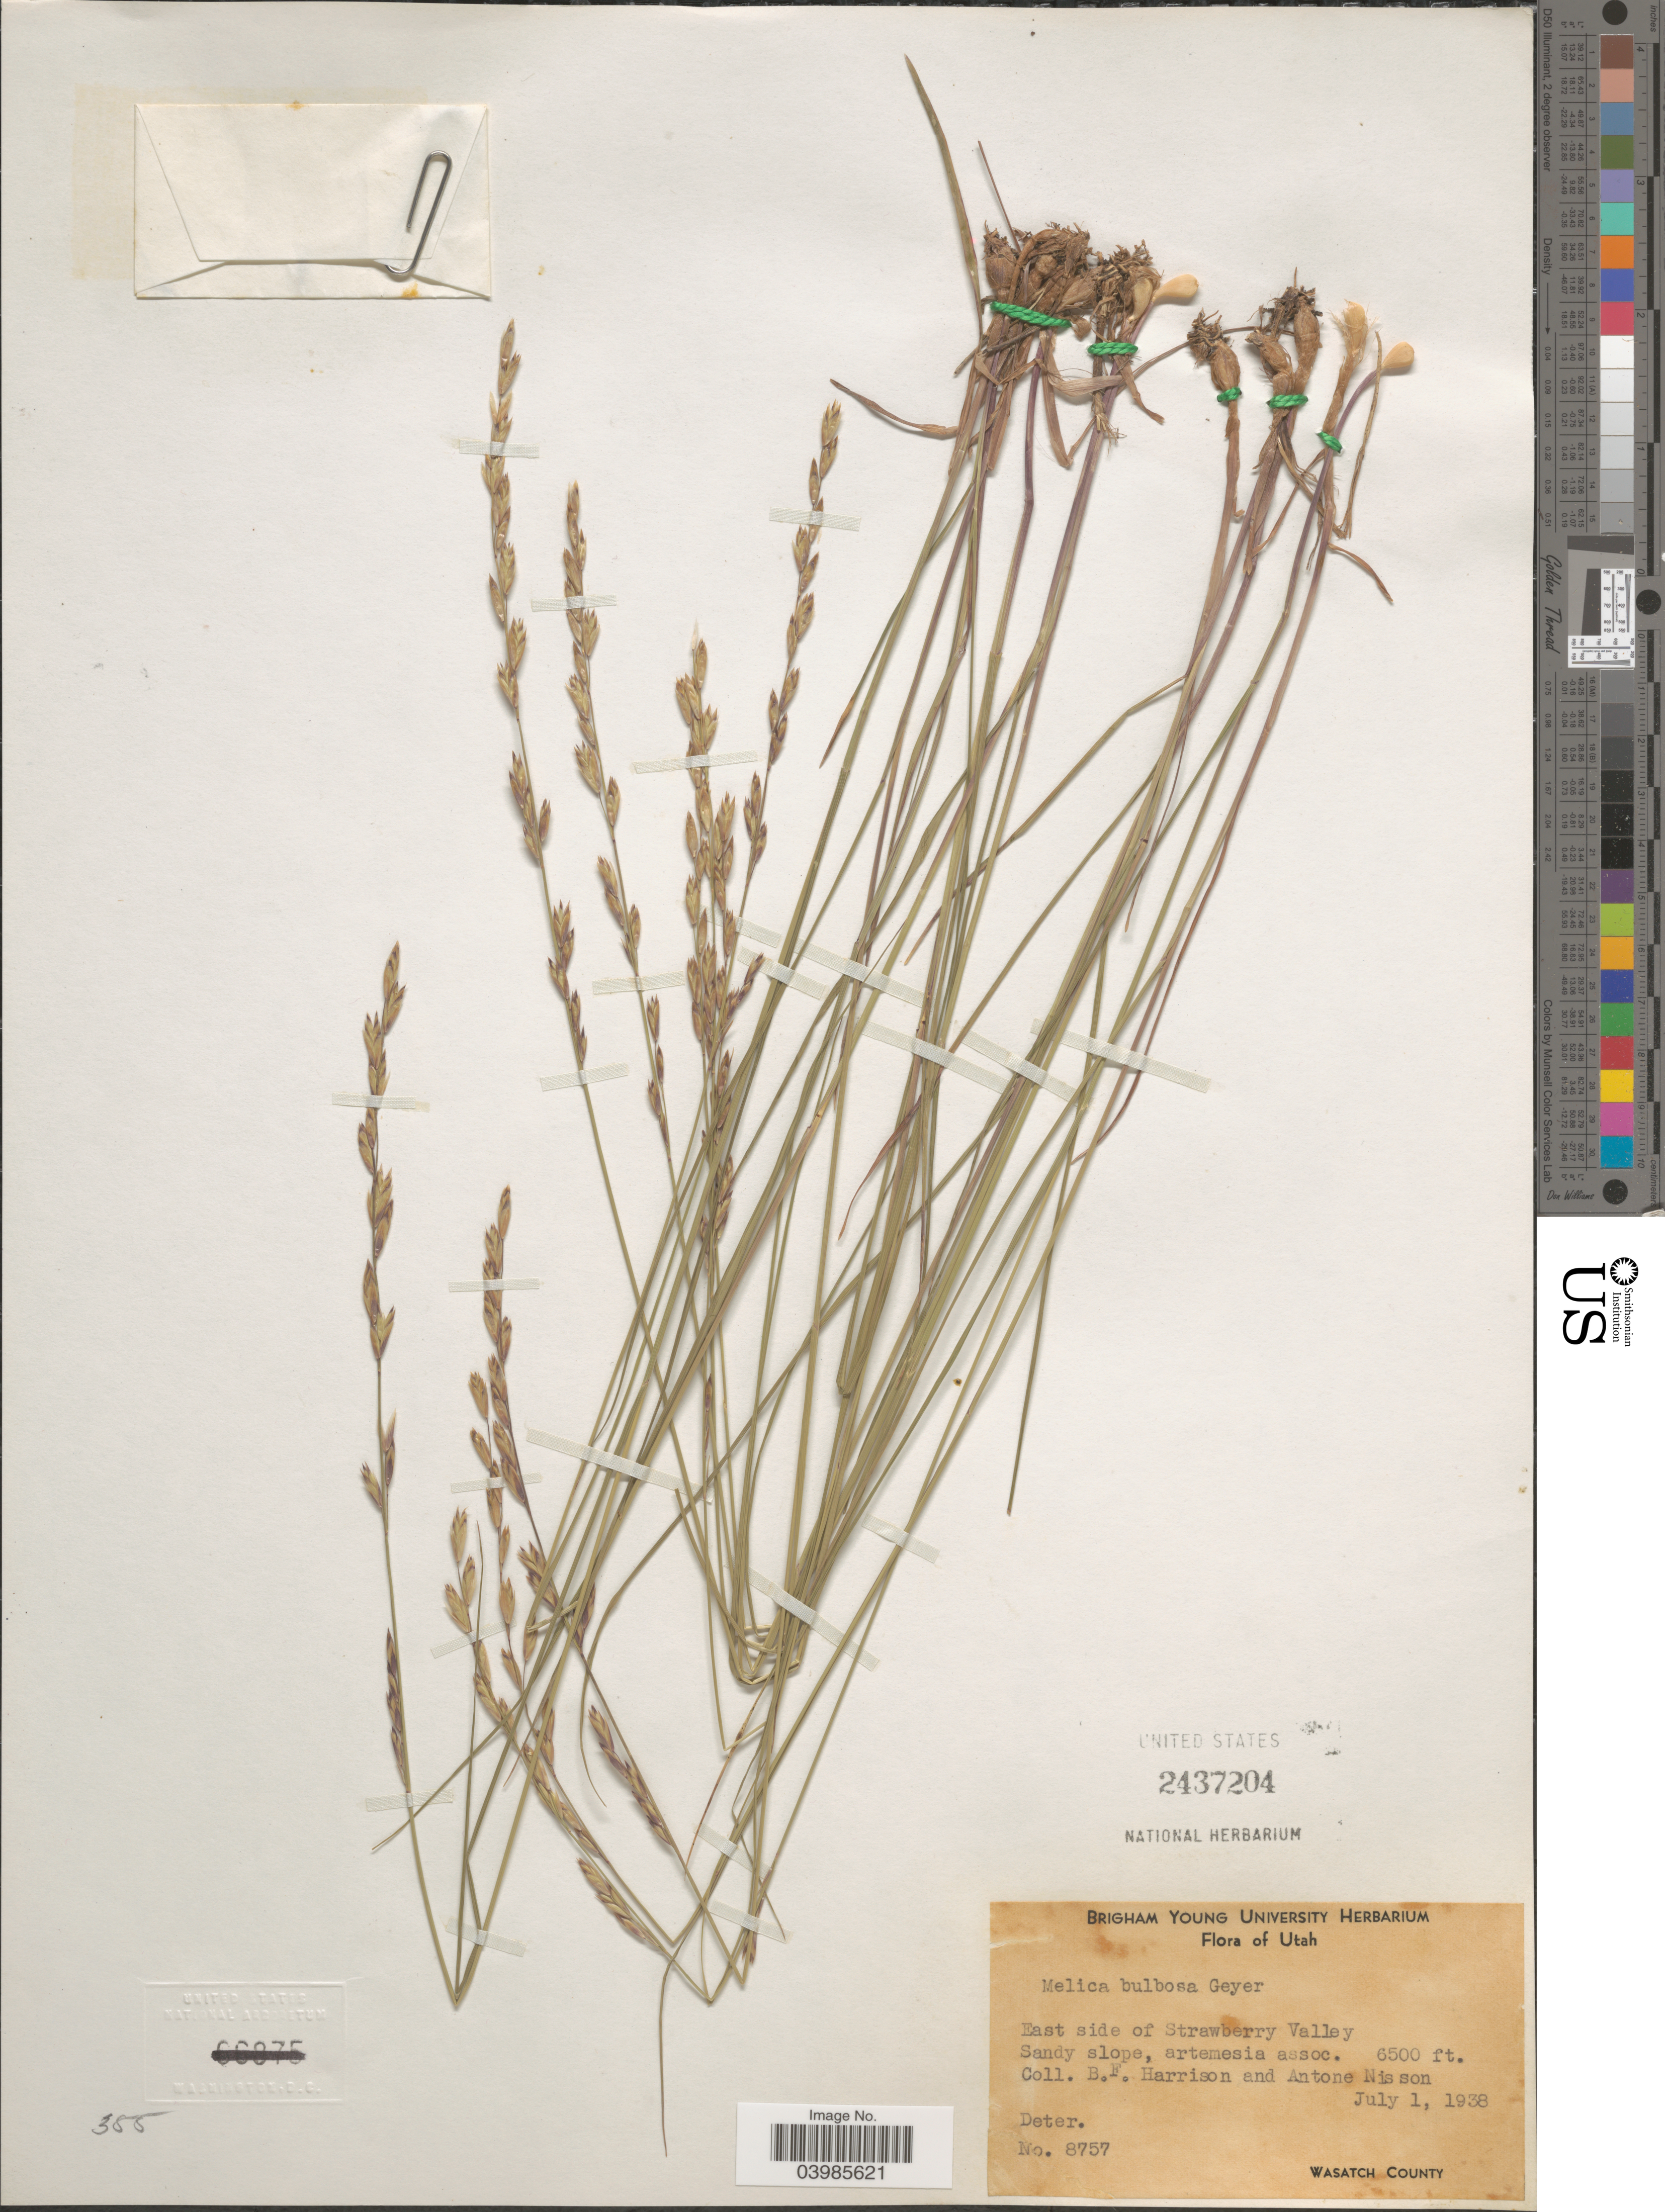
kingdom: Plantae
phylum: Tracheophyta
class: Liliopsida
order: Poales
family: Poaceae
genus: Melica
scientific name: Melica bulbosa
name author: Geyer ex Porter & J.M. Coult.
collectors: B. F. Harrison & A. Nisson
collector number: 8757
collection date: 1938-07-01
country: United States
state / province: Utah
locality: East side of Strawberry Valley. Sandy slope. Wasatch County.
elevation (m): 1981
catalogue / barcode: US 2437204